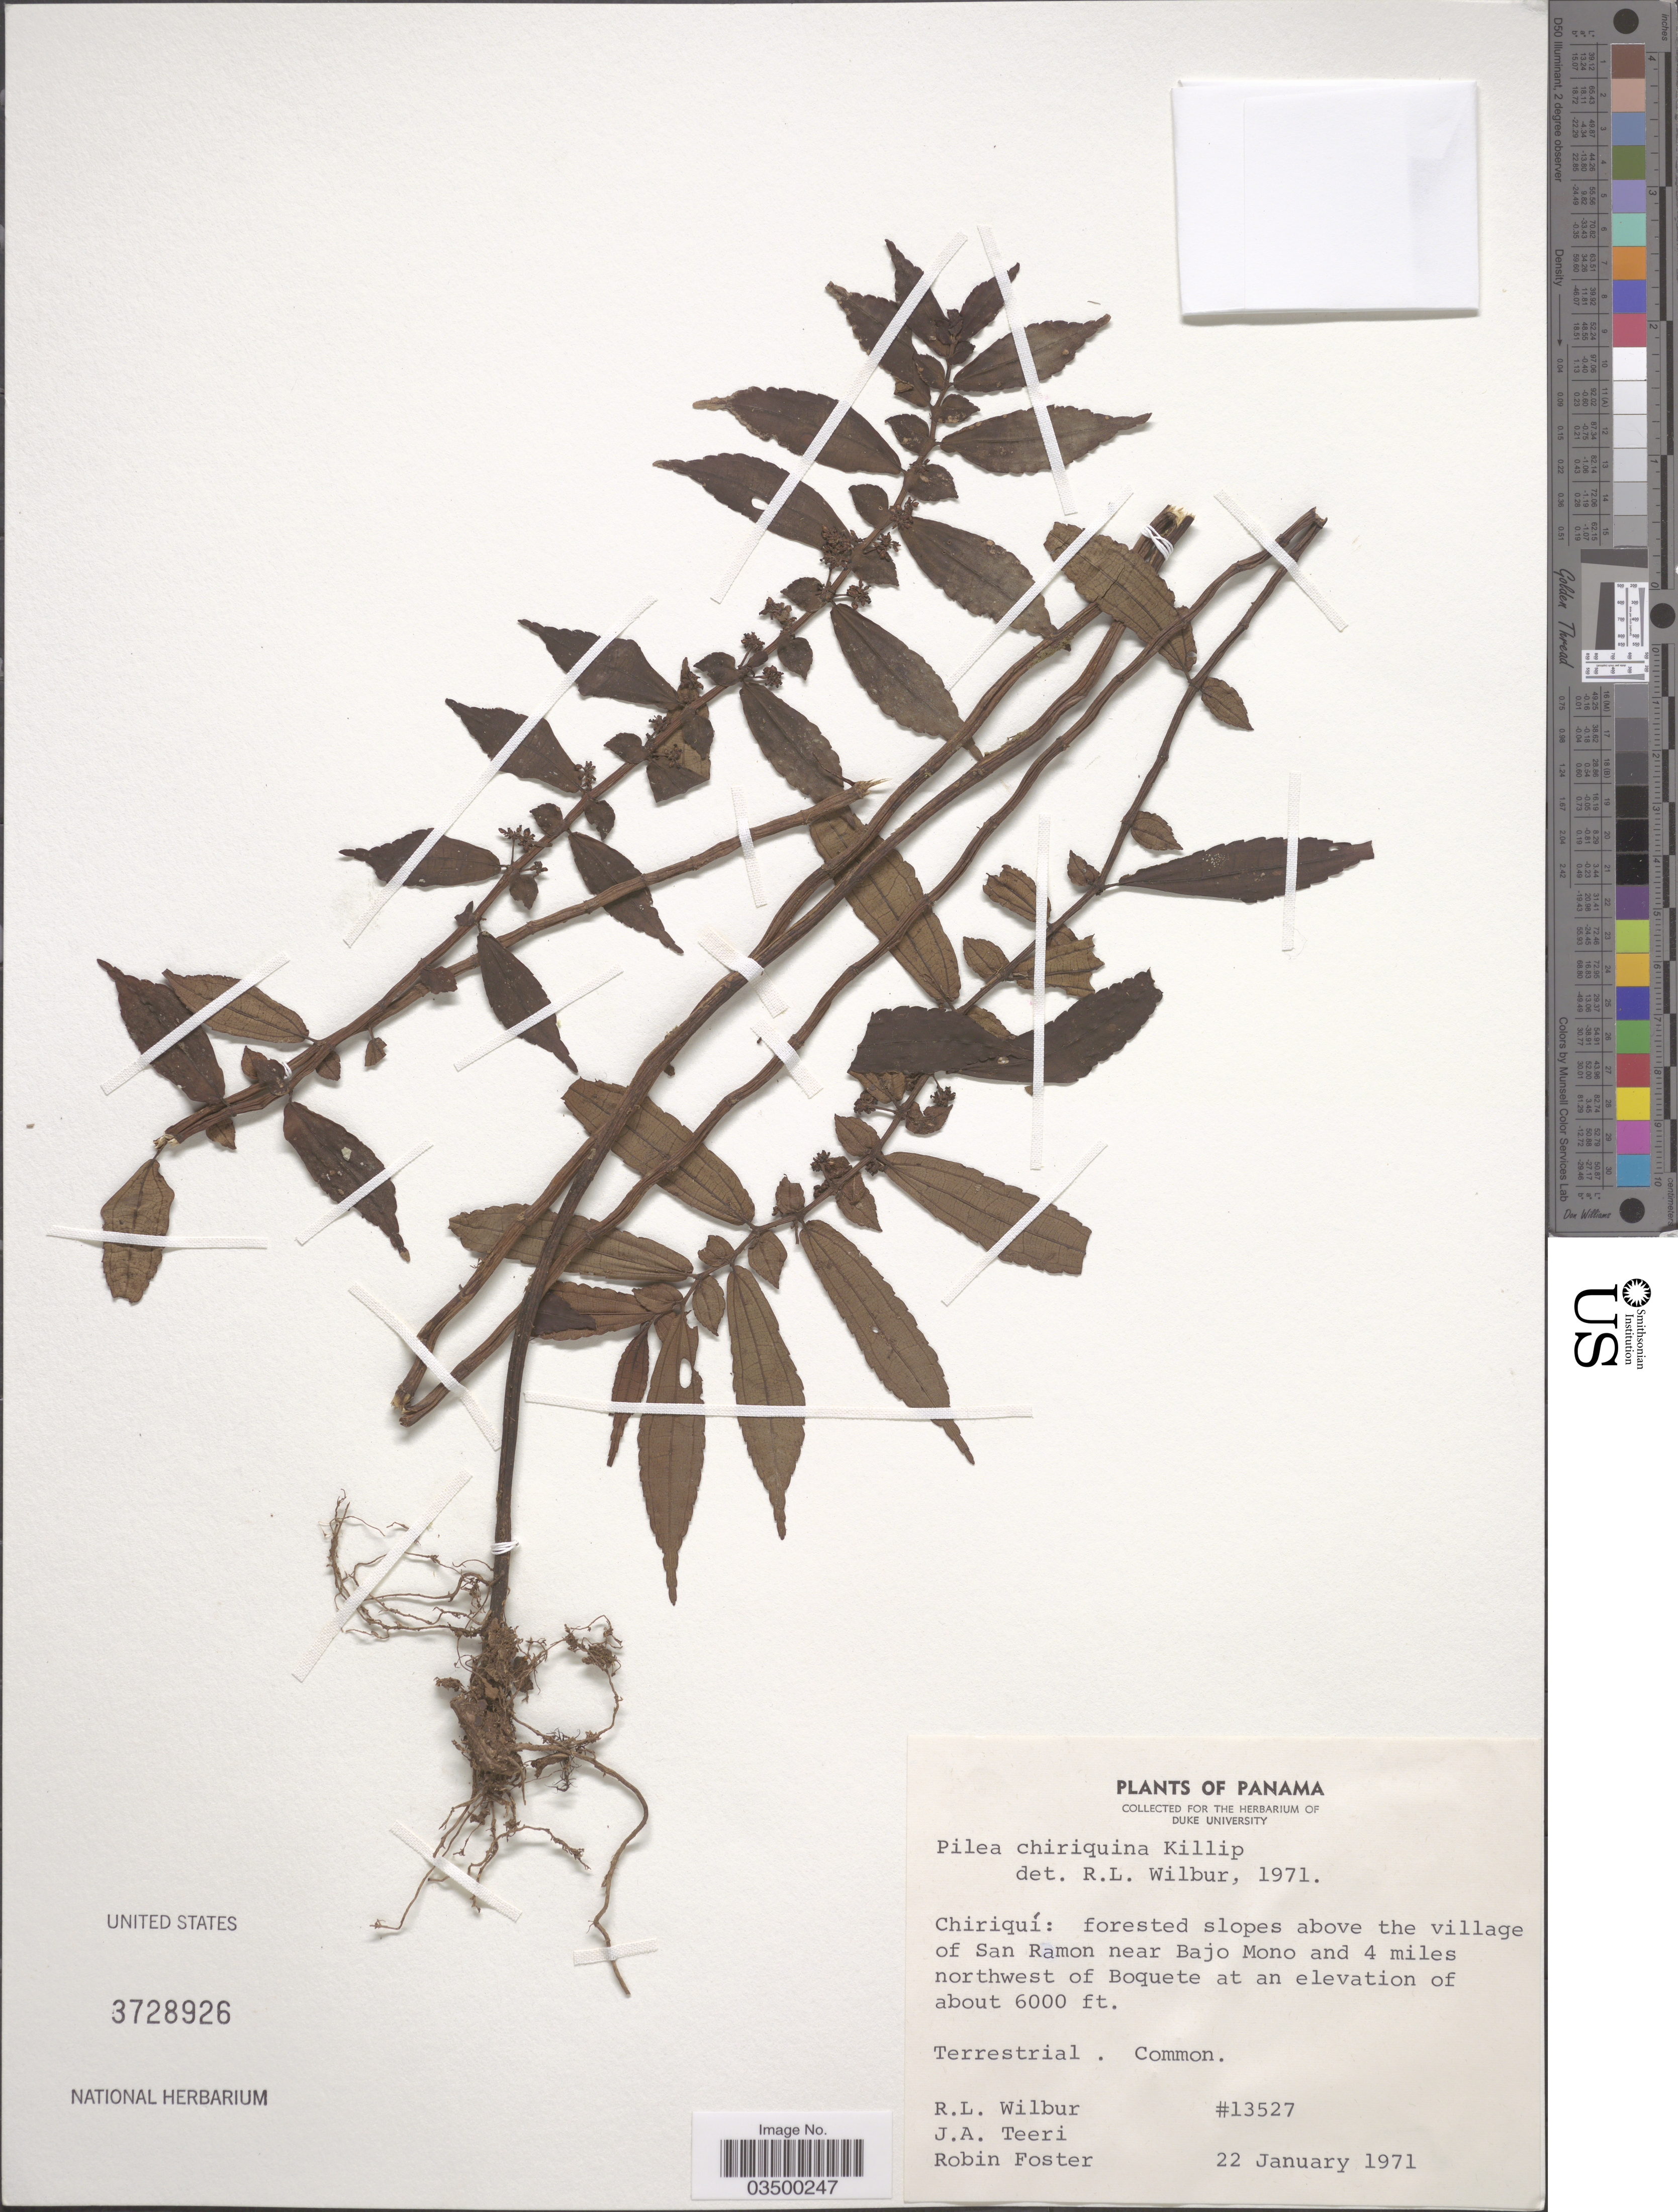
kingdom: Plantae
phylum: Tracheophyta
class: Magnoliopsida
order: Rosales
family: Urticaceae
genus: Pilea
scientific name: Pilea chiriquina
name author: Killip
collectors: R. L. Wilbur, J. Teeri & R. B. Foster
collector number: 13527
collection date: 1971-01-22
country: Panama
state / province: Chiriqui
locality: Above the village of San Ramon near Bajo Mono and 4 miles northwest of Boquete.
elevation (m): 1829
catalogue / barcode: US 3728926